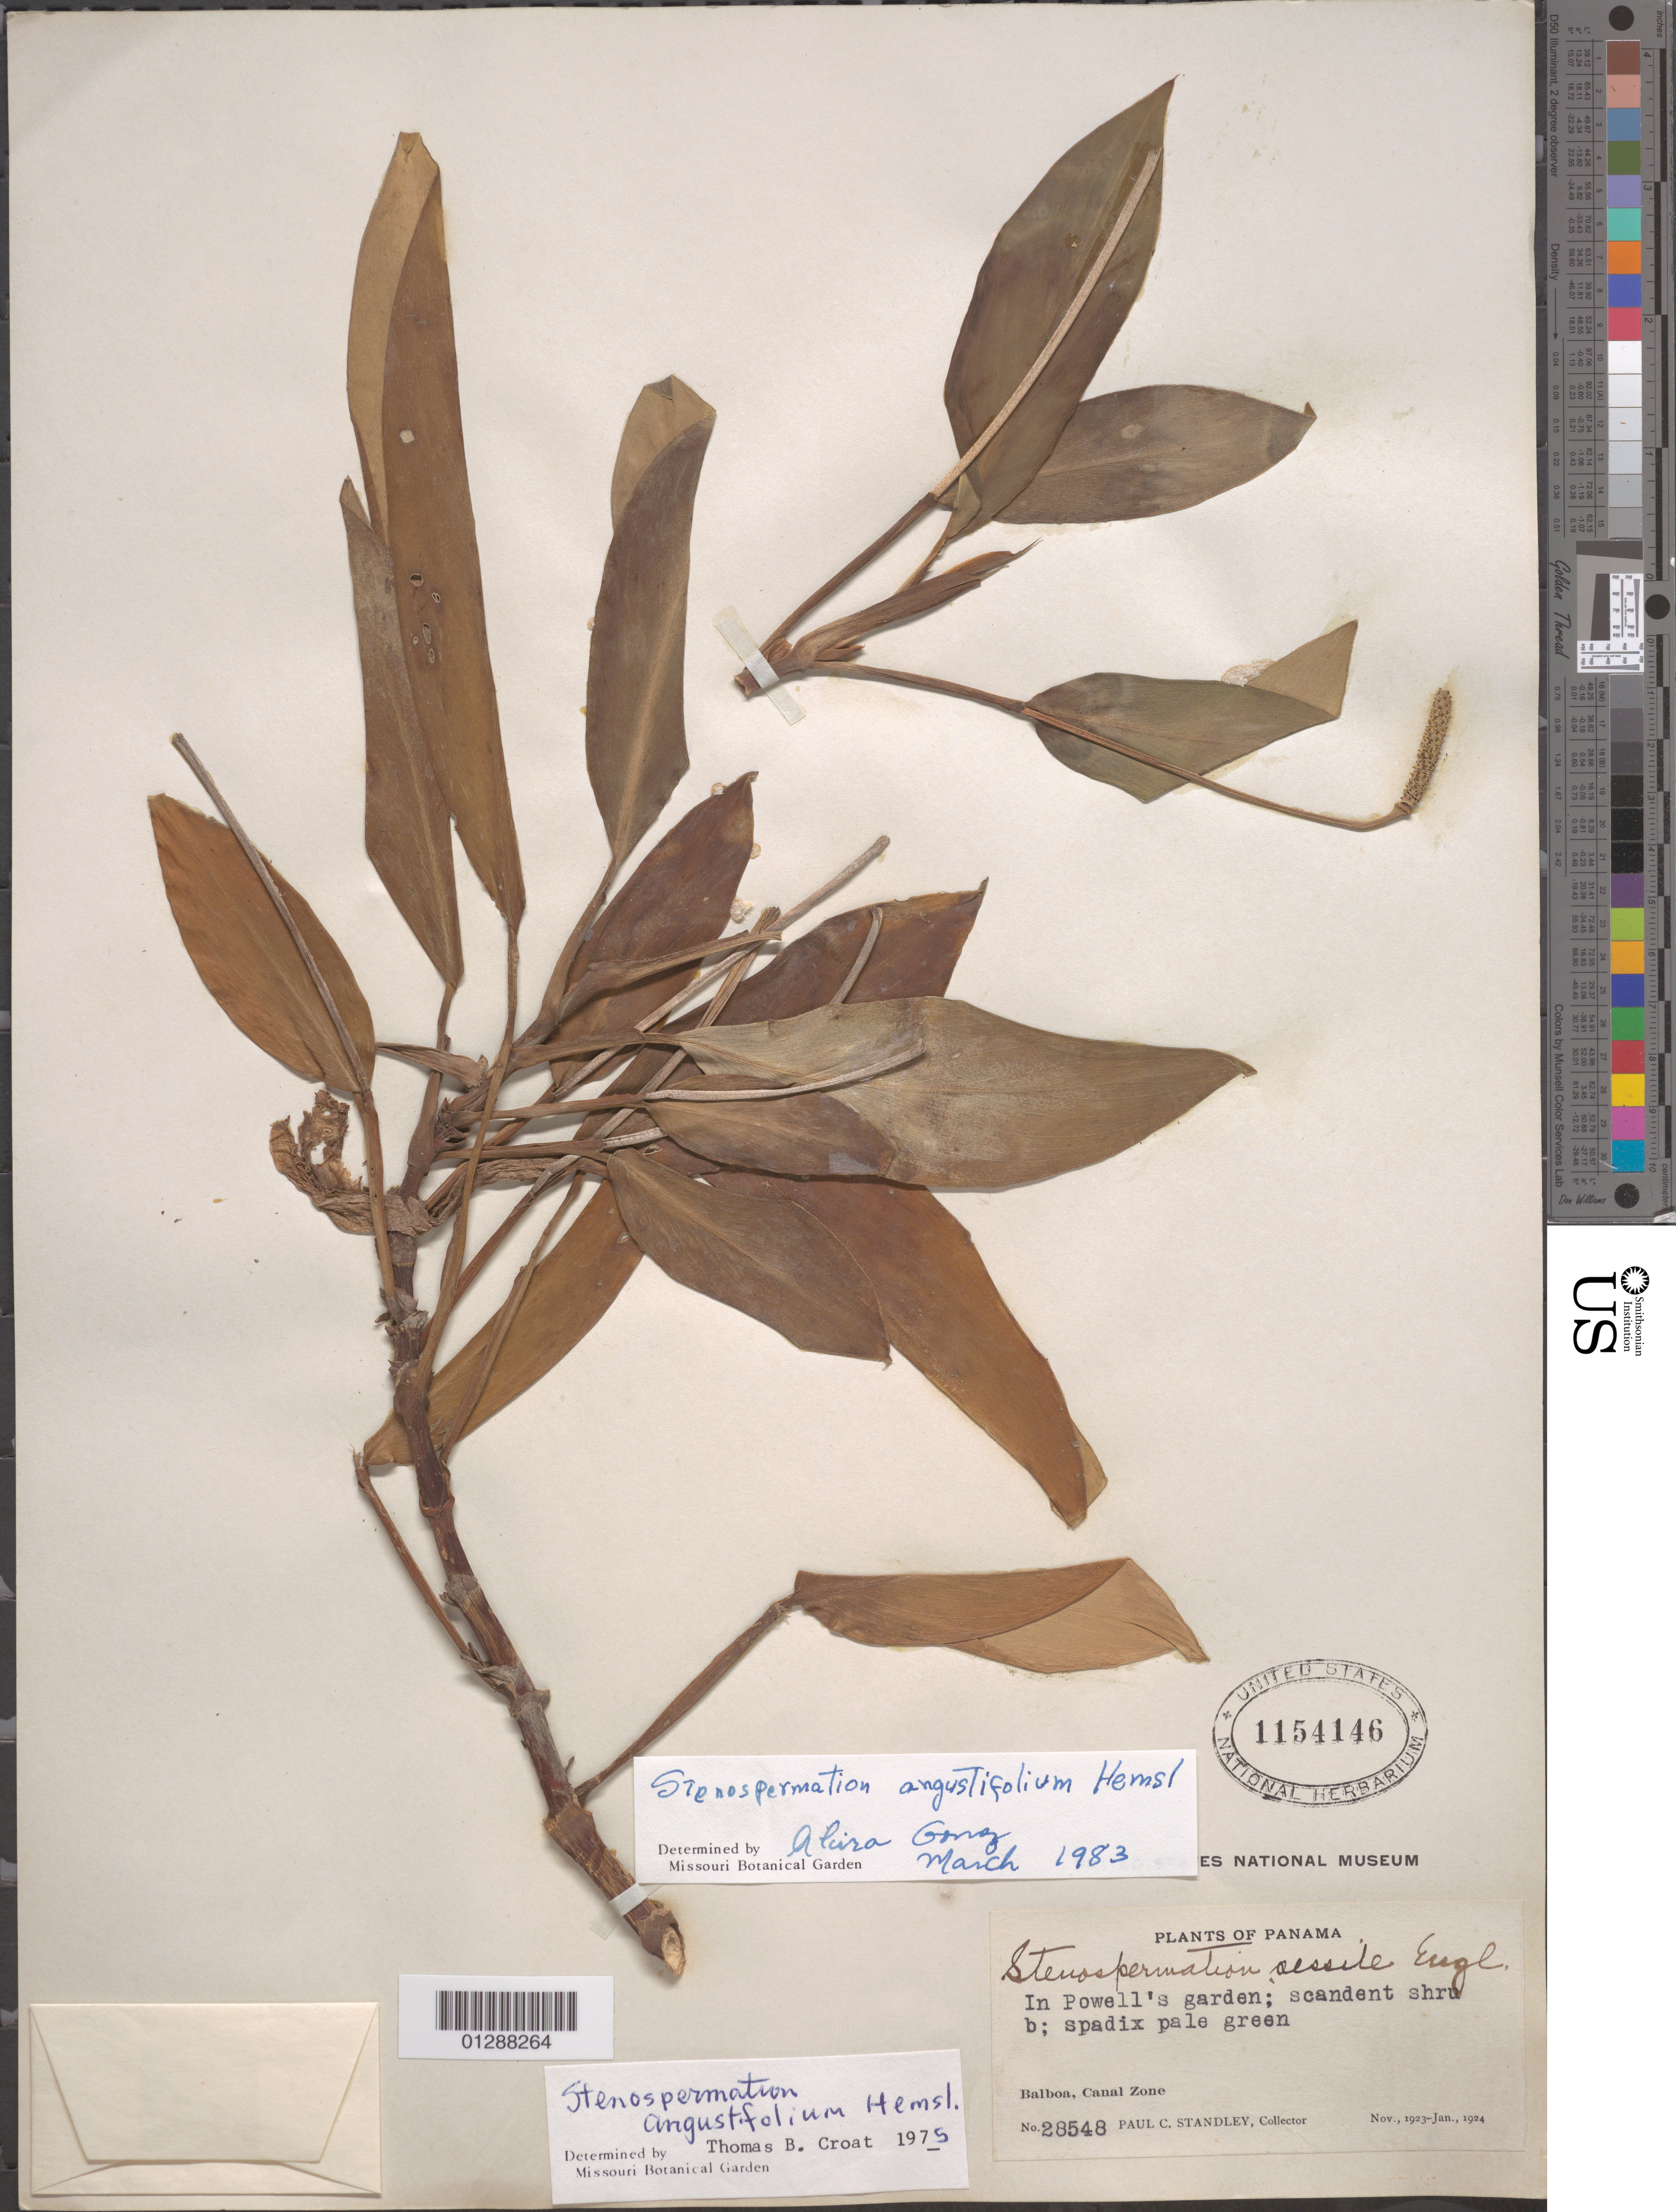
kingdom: Plantae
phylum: Tracheophyta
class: Liliopsida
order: Alismatales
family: Araceae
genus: Stenospermation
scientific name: Stenospermation angustifolium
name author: Hemsl.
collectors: P. C. Standley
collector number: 28548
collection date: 1923-11/1924-01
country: Panama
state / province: Colón / Panamá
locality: In Powell's garden. Balboa, Canal Zone.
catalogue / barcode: US 1154146